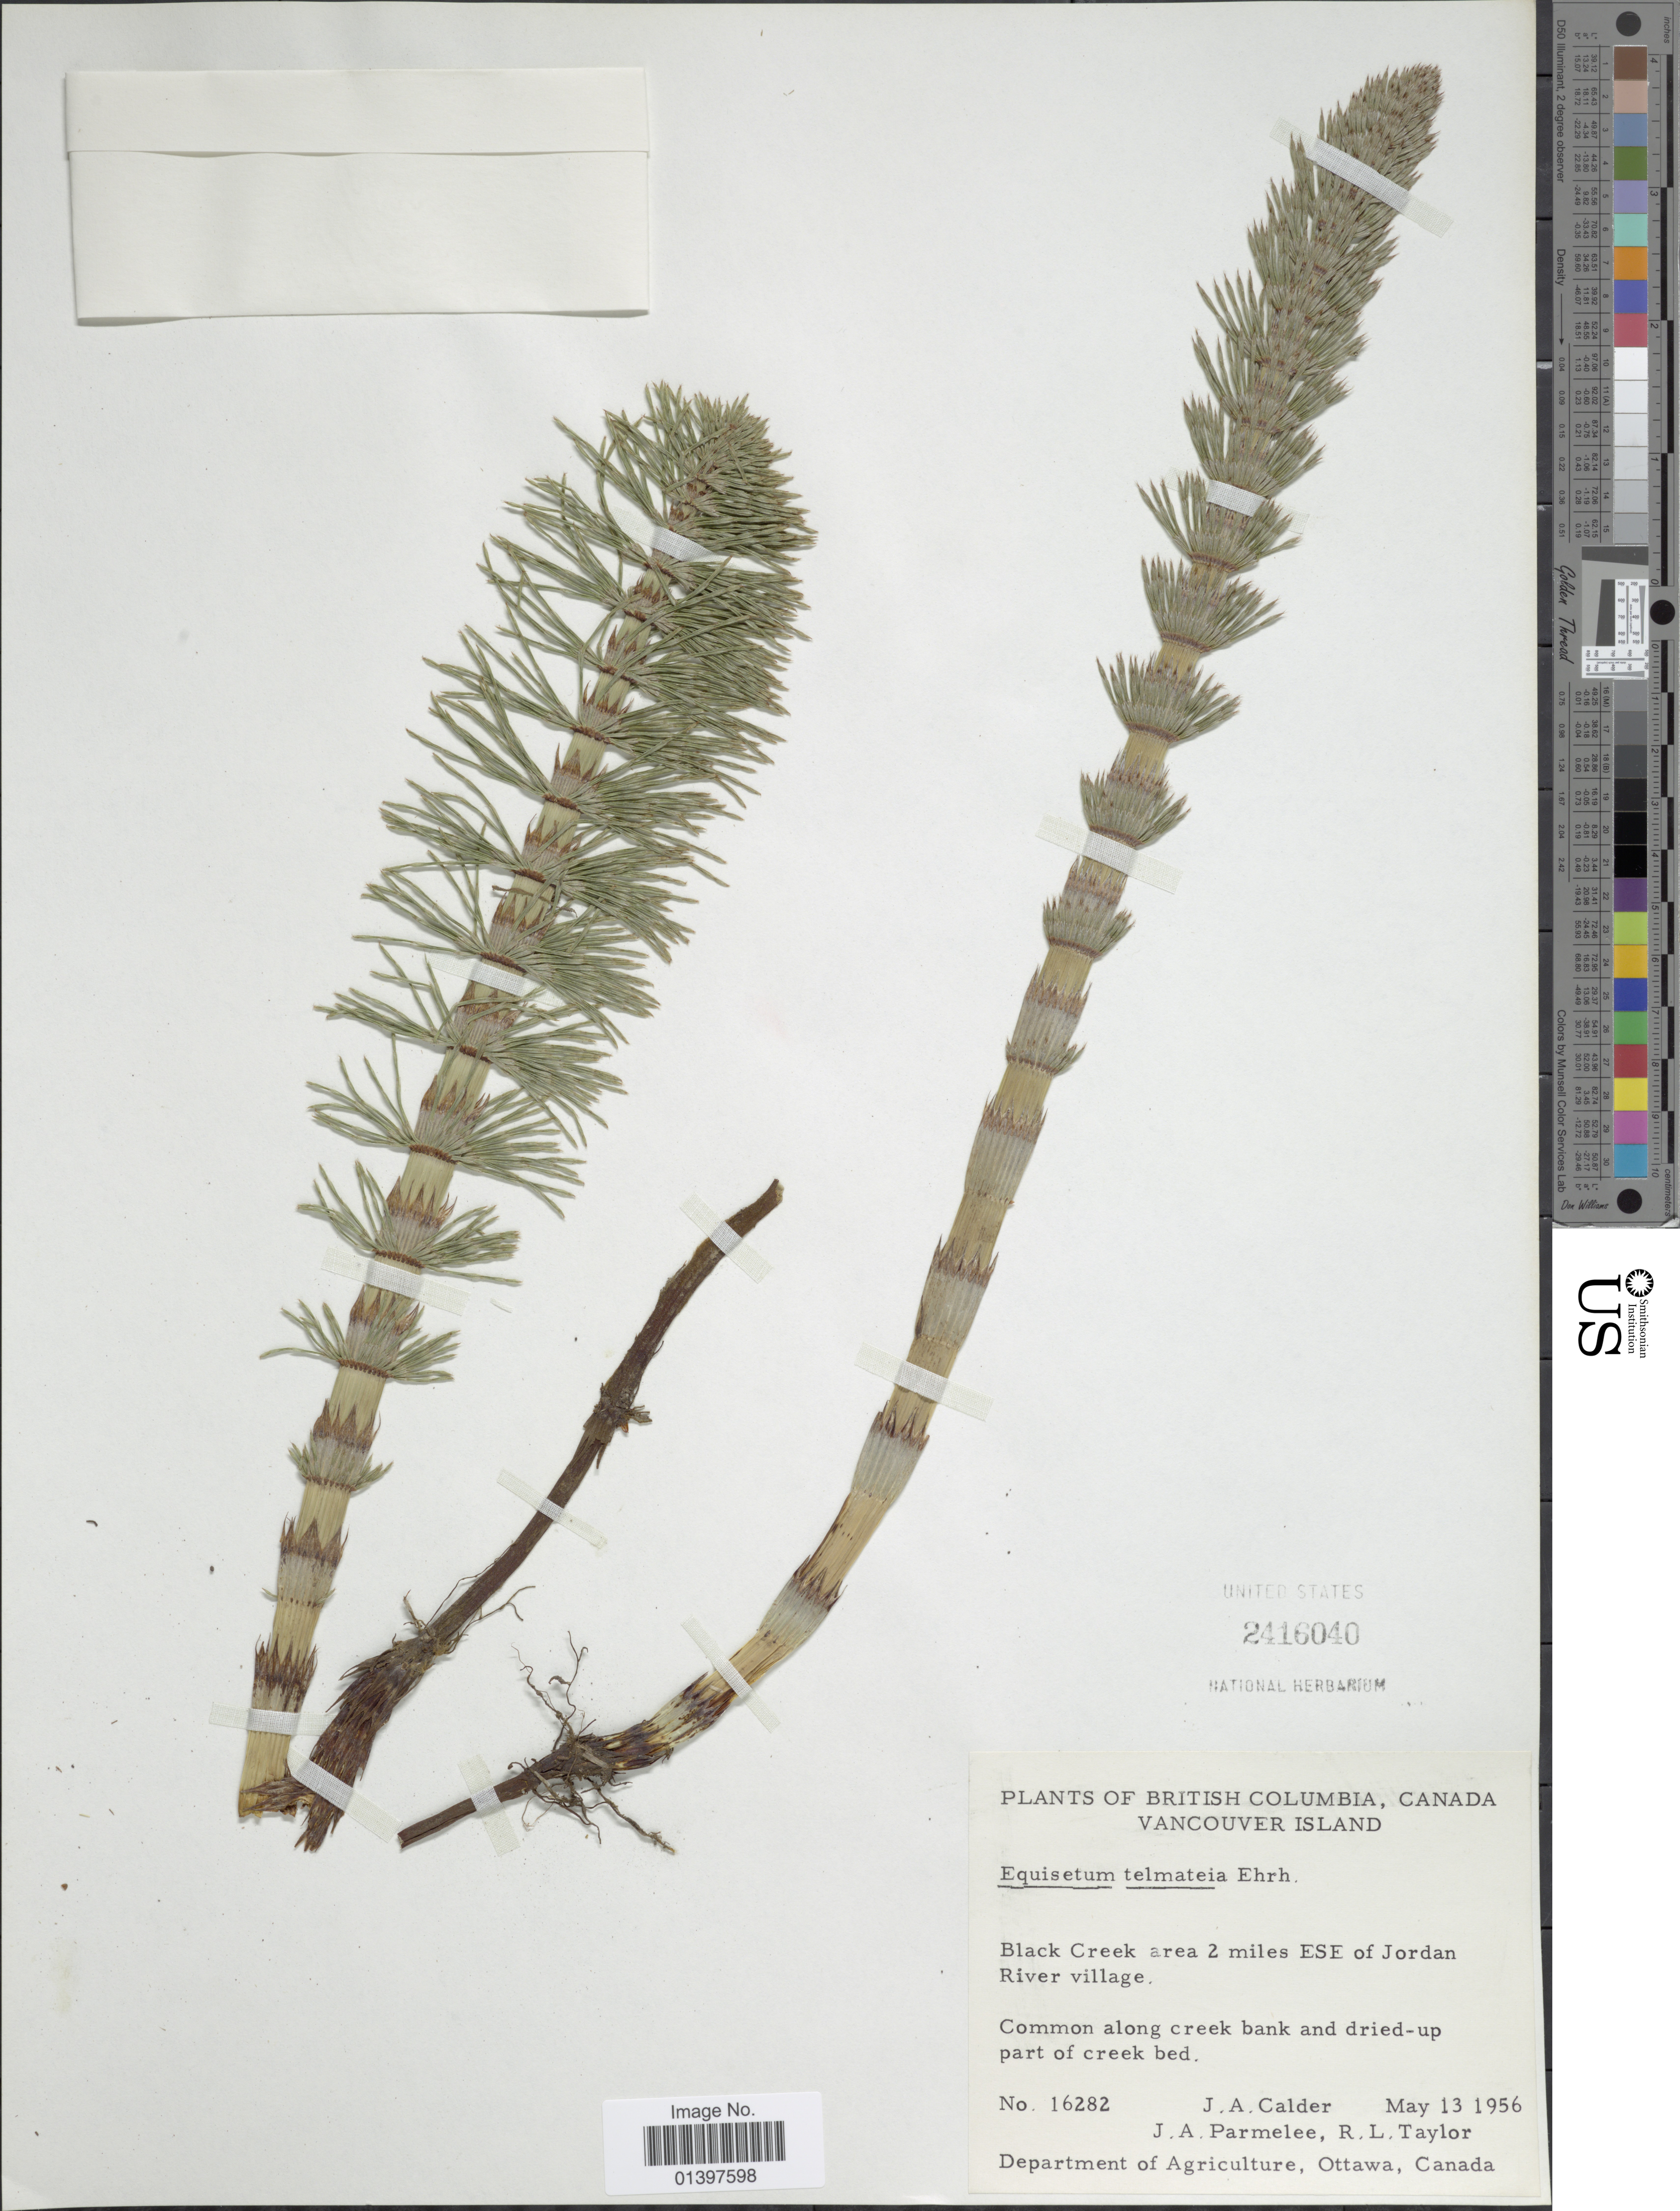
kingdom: Plantae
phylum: Tracheophyta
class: Polypodiopsida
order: Equisetales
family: Equisetaceae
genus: Equisetum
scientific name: Equisetum telmateia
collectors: J. A. Calder, J. A. Parmelee & R. Taylor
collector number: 16282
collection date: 1956-05-13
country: Canada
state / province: British Columbia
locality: Vancouver Island, Black Creek area 2 miles ESE of Jordan, River village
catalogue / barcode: US 2416040